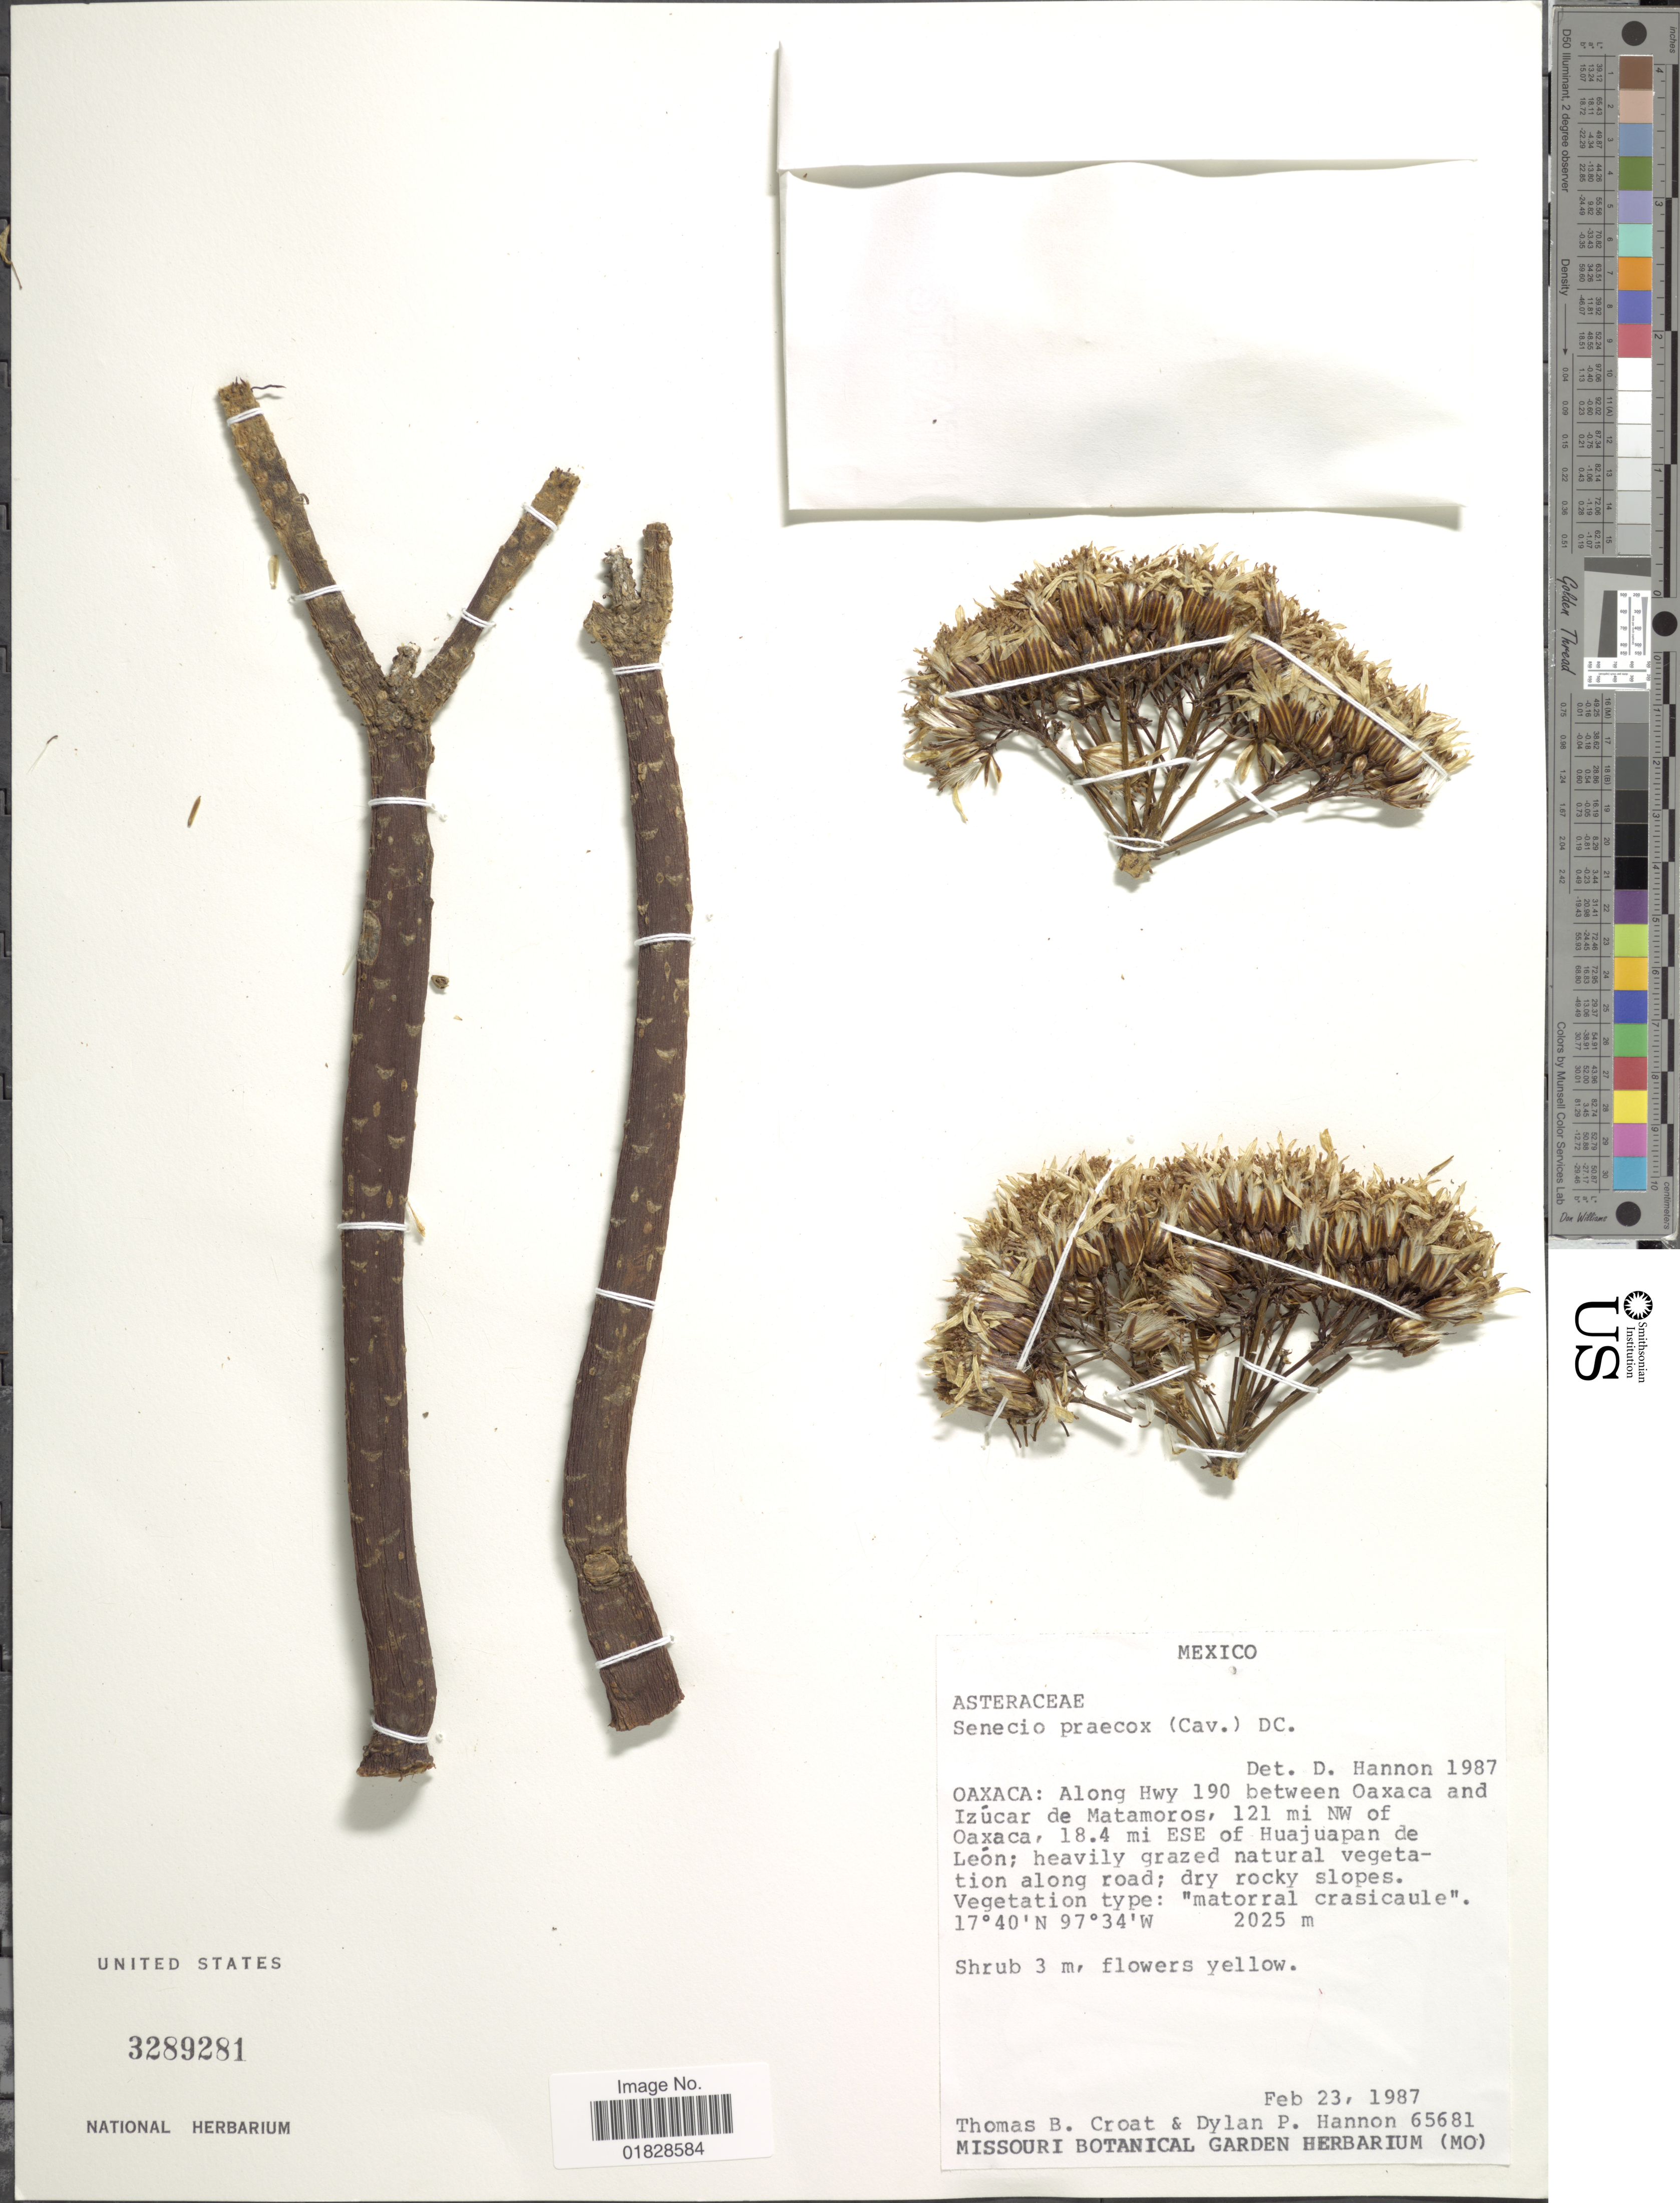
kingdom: Plantae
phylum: Tracheophyta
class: Magnoliopsida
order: Asterales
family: Asteraceae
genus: Pittocaulon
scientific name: Pittocaulon velatum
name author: (Greenm.) H. Rob. & Brettell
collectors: T. B. Croat & D. Hannon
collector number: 65681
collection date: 1987-02-23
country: Mexico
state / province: Oaxaca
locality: Oaxaca: Along Hwy 190 between Oaxaca and Izúcar de Matamoros, 121 mi NW of Oaxaxa, 18.4 mi ESE of Huajuapan de León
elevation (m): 2025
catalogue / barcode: US 3289281